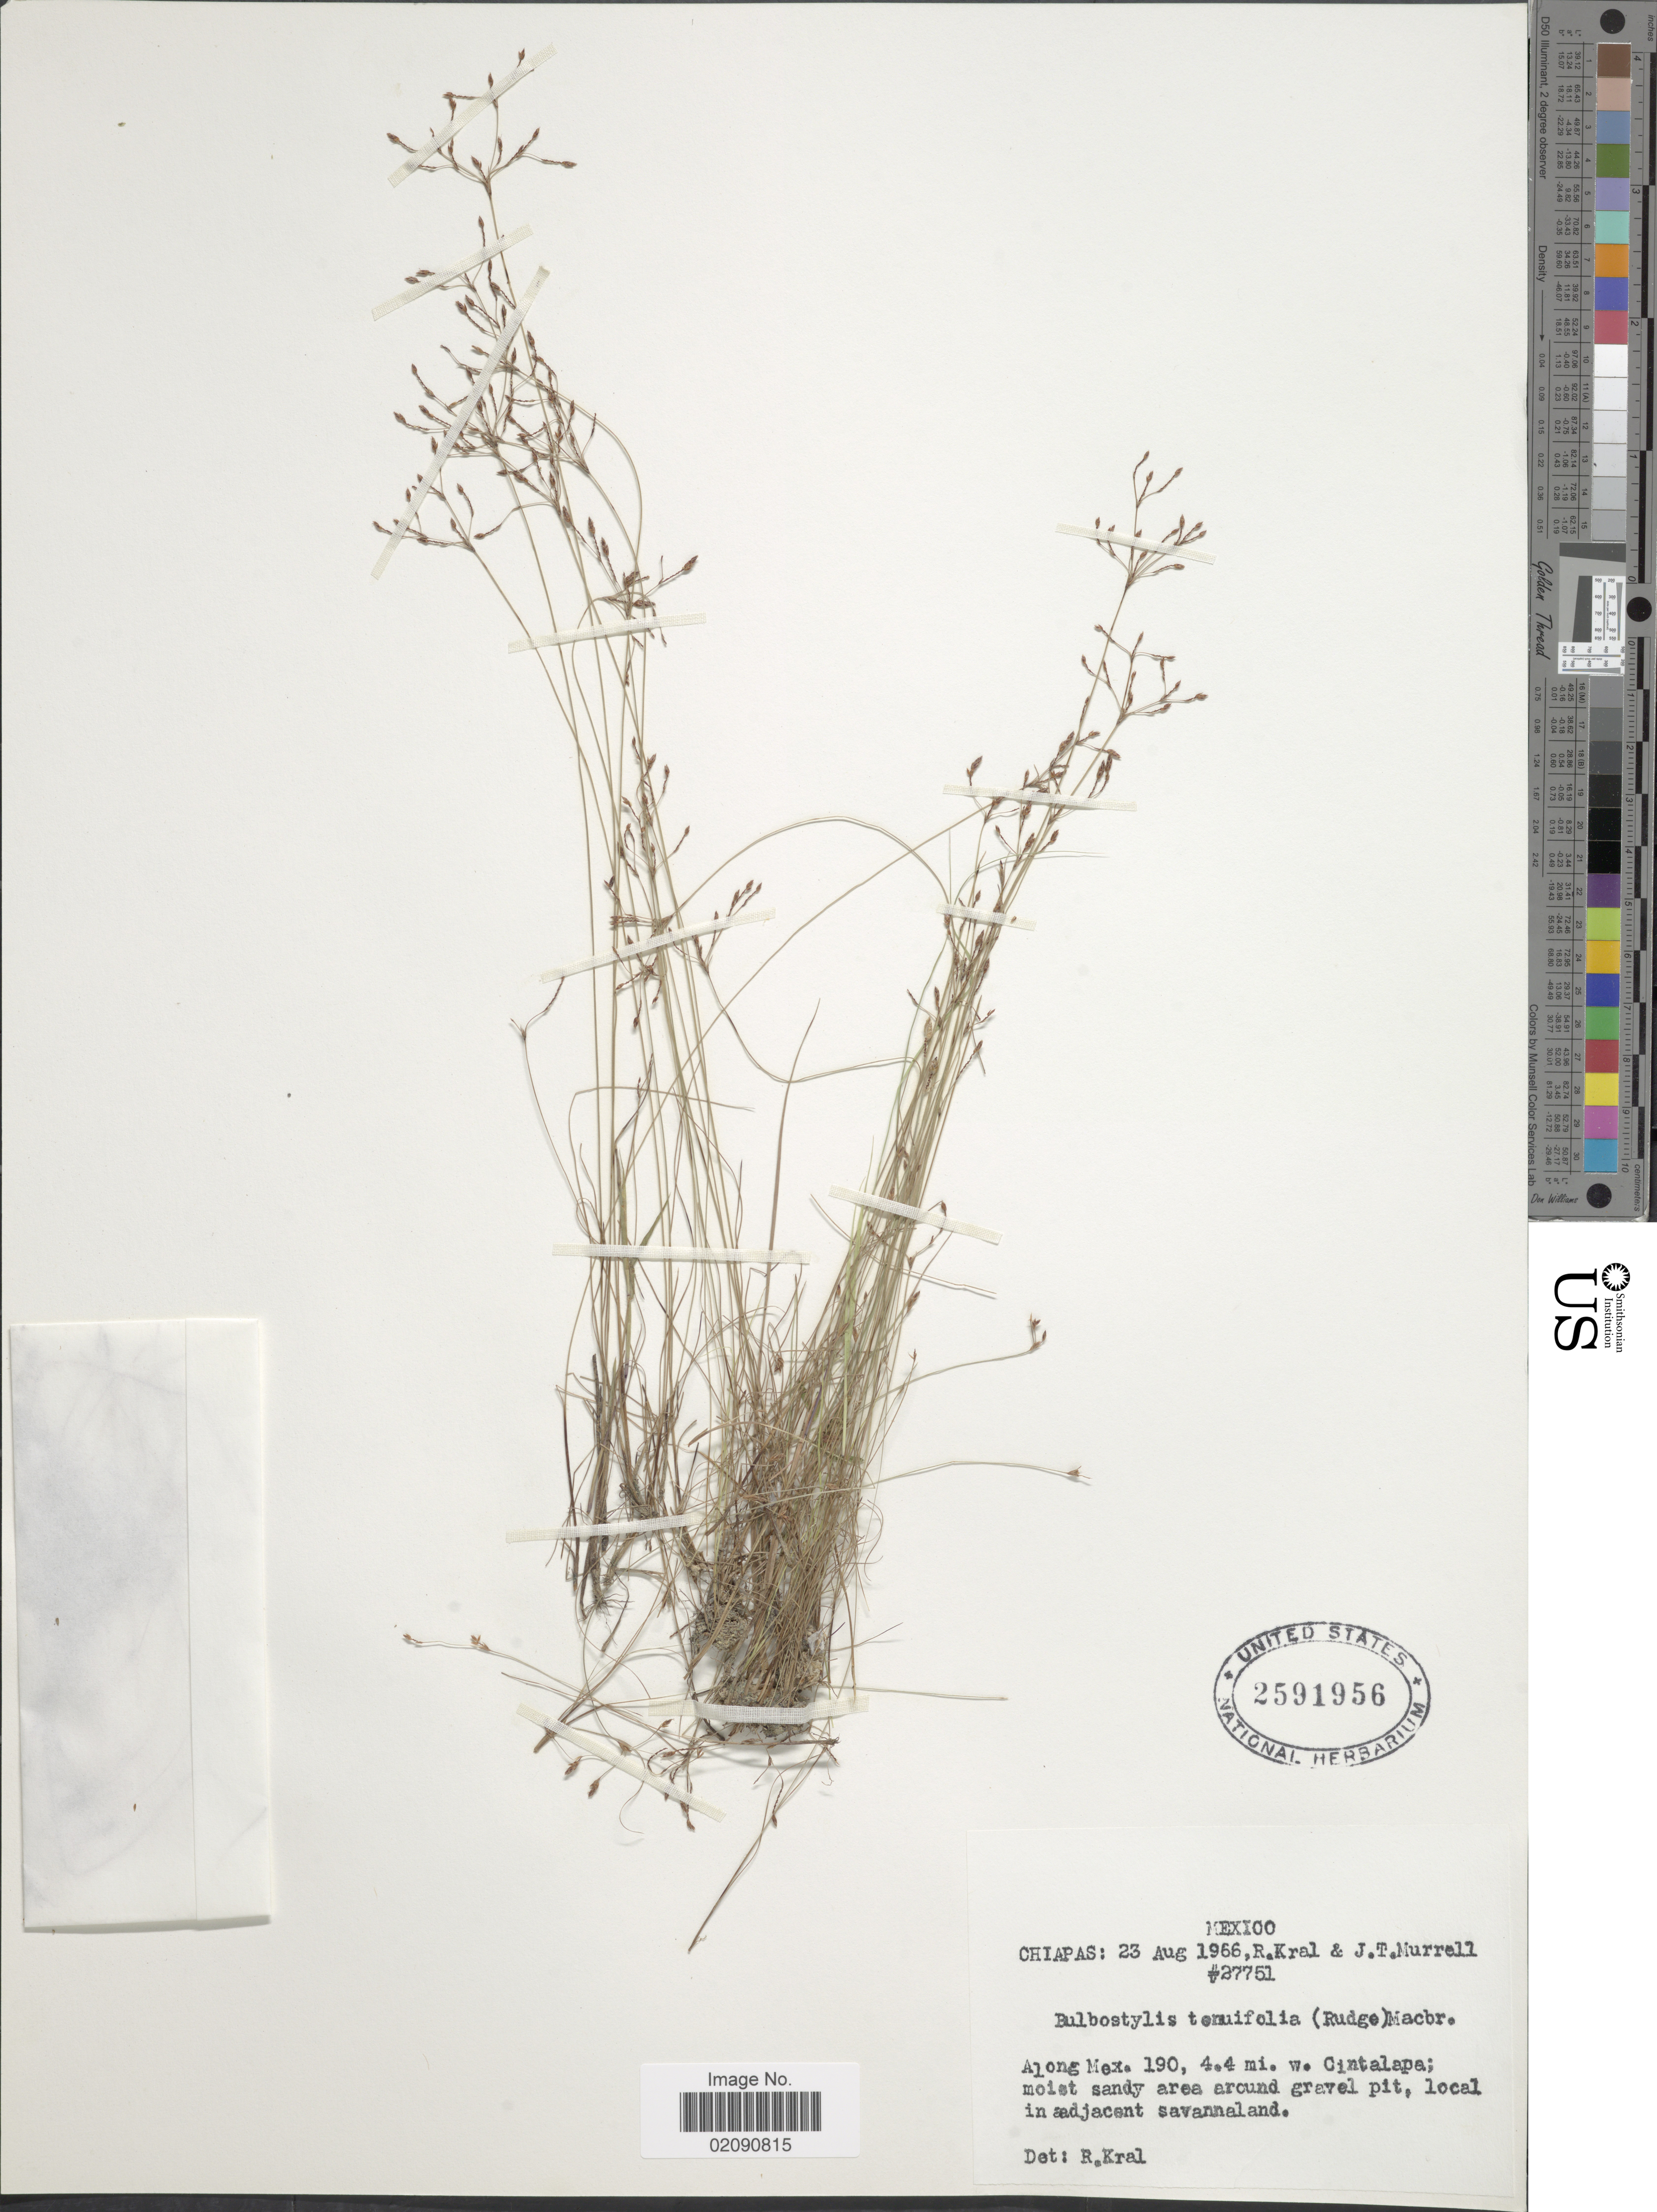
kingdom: Plantae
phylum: Tracheophyta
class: Liliopsida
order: Poales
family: Cyperaceae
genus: Bulbostylis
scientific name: Bulbostylis tenuifolia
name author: (Rudge) J.F. Macbr.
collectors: R. Kral & J. Murrell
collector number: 27751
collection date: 1966-08-23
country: Mexico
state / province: Chiapas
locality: Along Mex. 190, 4.4 mi. w. Cintalapa; moist sandy area around gravel pit.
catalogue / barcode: US 2591956